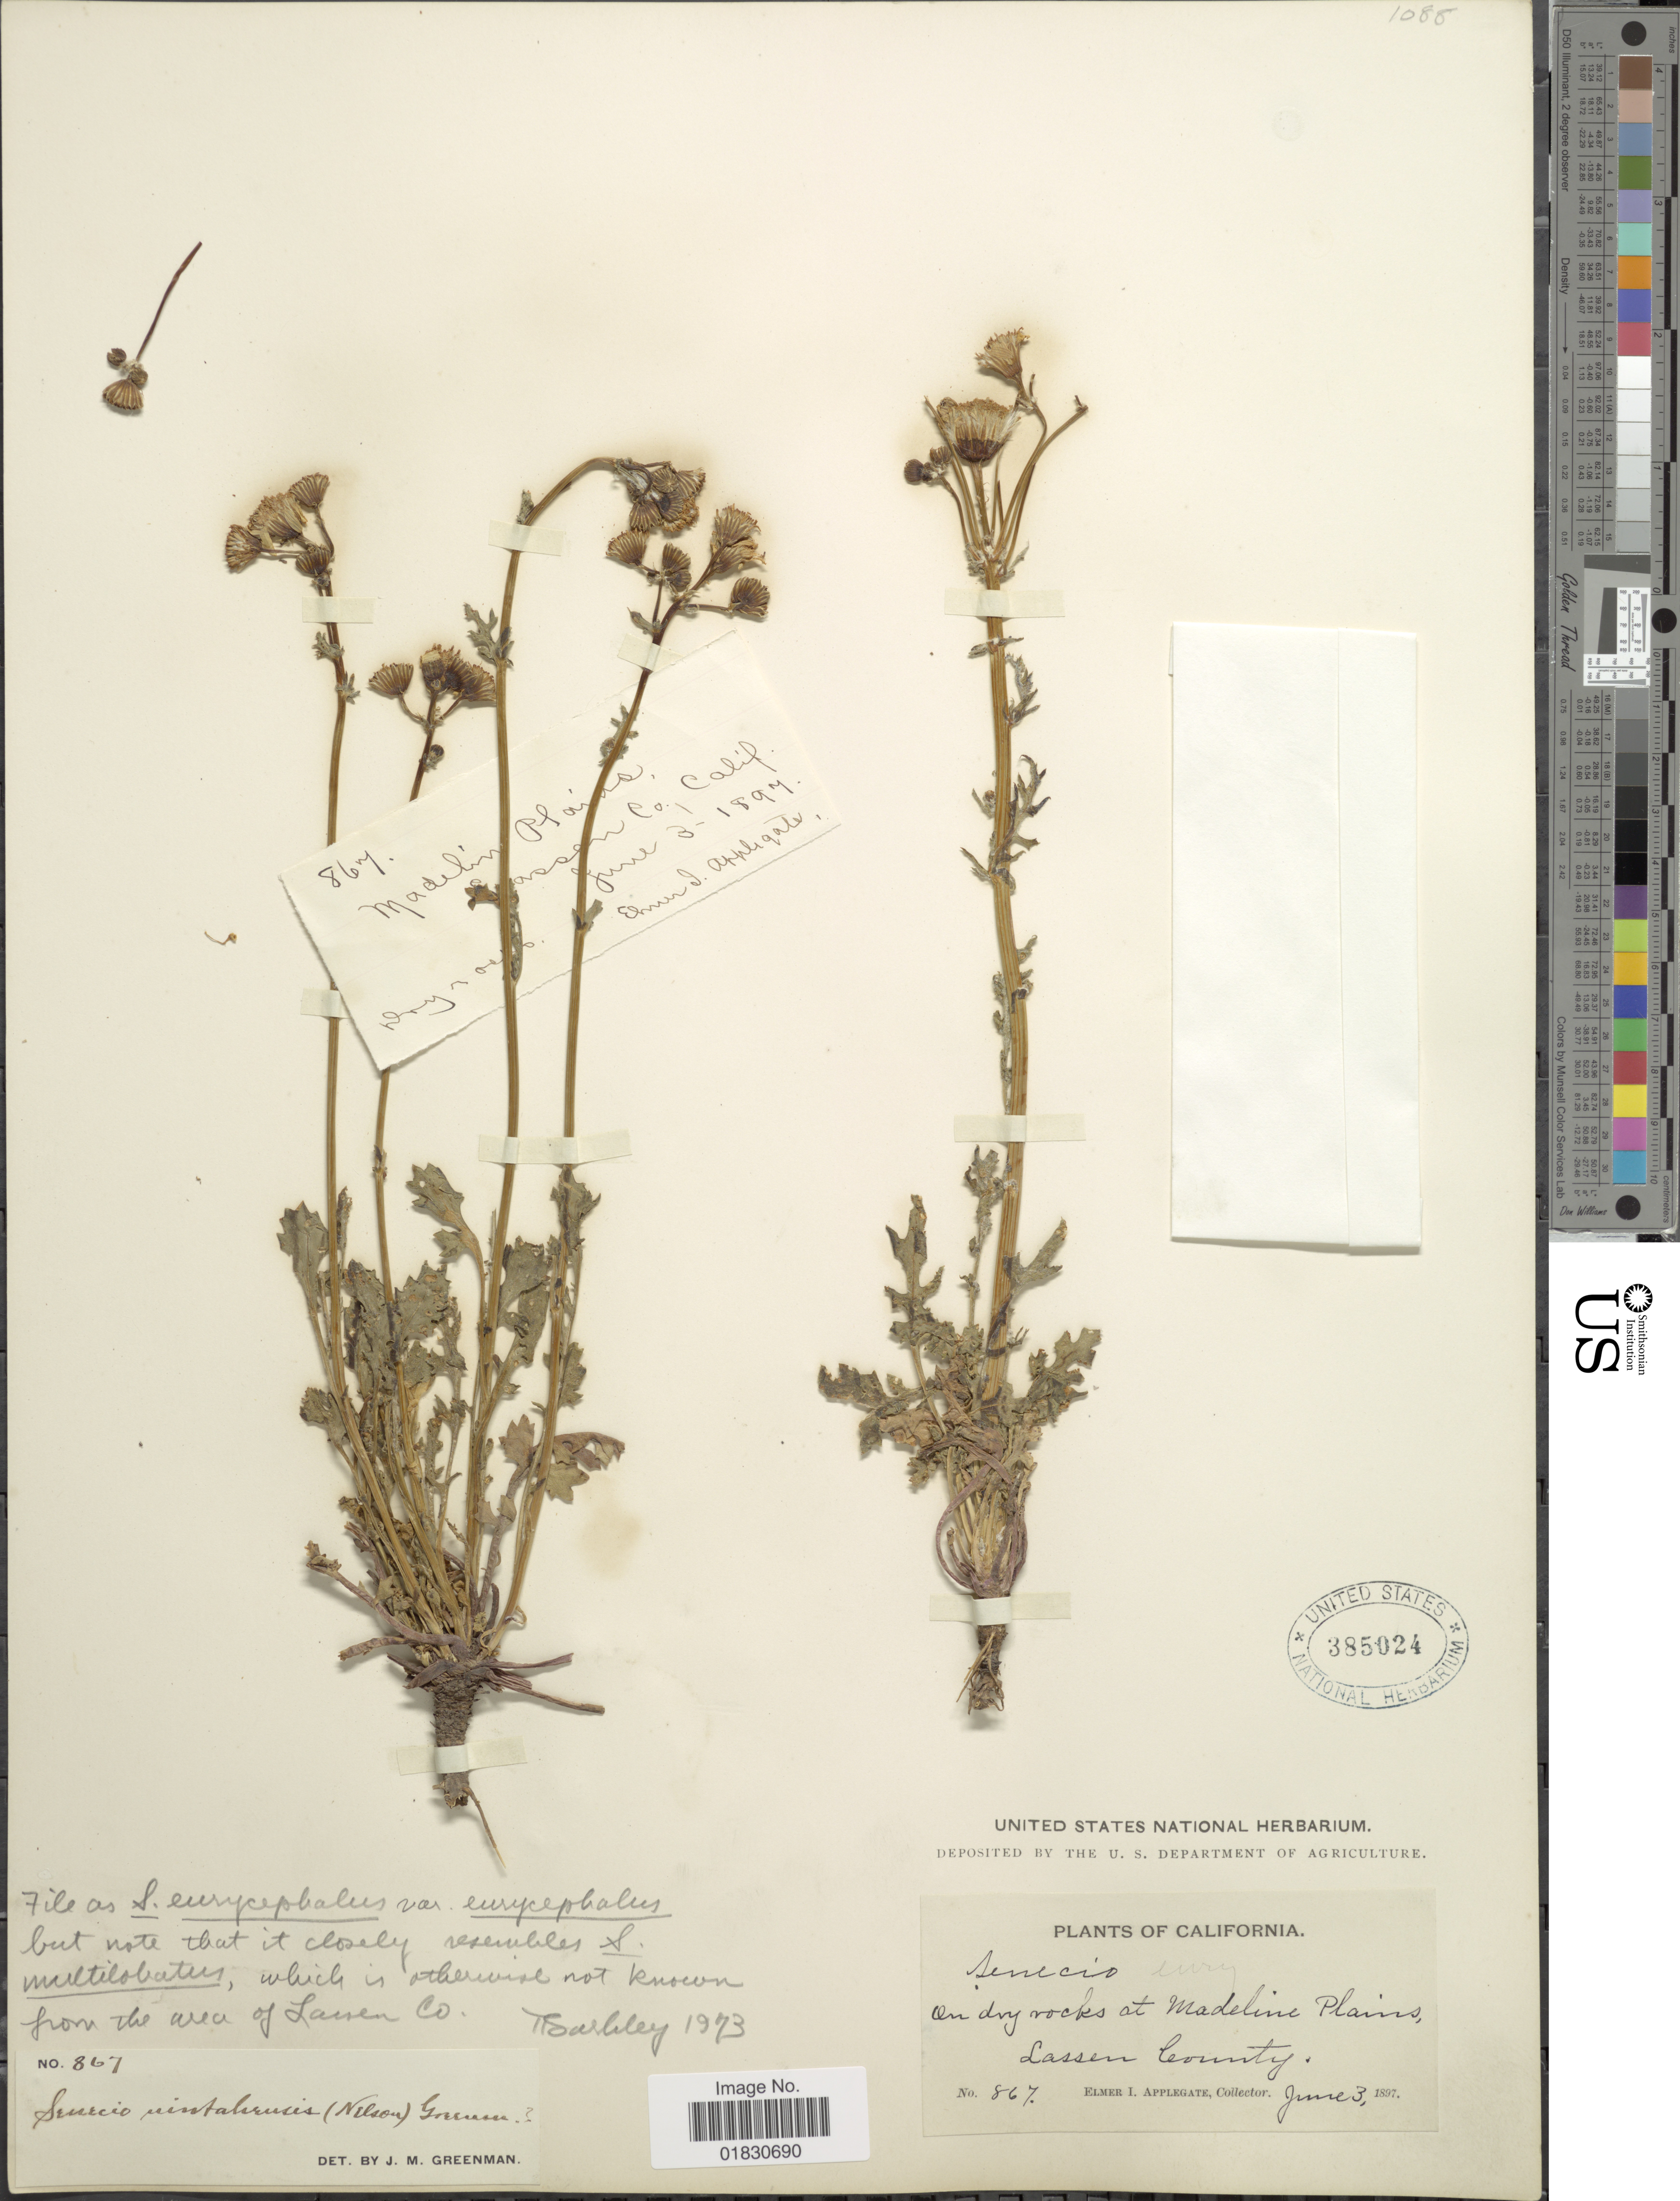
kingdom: Plantae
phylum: Tracheophyta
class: Magnoliopsida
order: Asterales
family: Asteraceae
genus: Packera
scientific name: Packera eurycephala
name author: (Torr. & A. Gray) W.A. Weber & Á. Löve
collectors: E. I. Applegate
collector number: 867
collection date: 1897-06-03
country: United States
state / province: California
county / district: Lassen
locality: On dry rocks at Madeline Plains, Lassen County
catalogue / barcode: US 385024